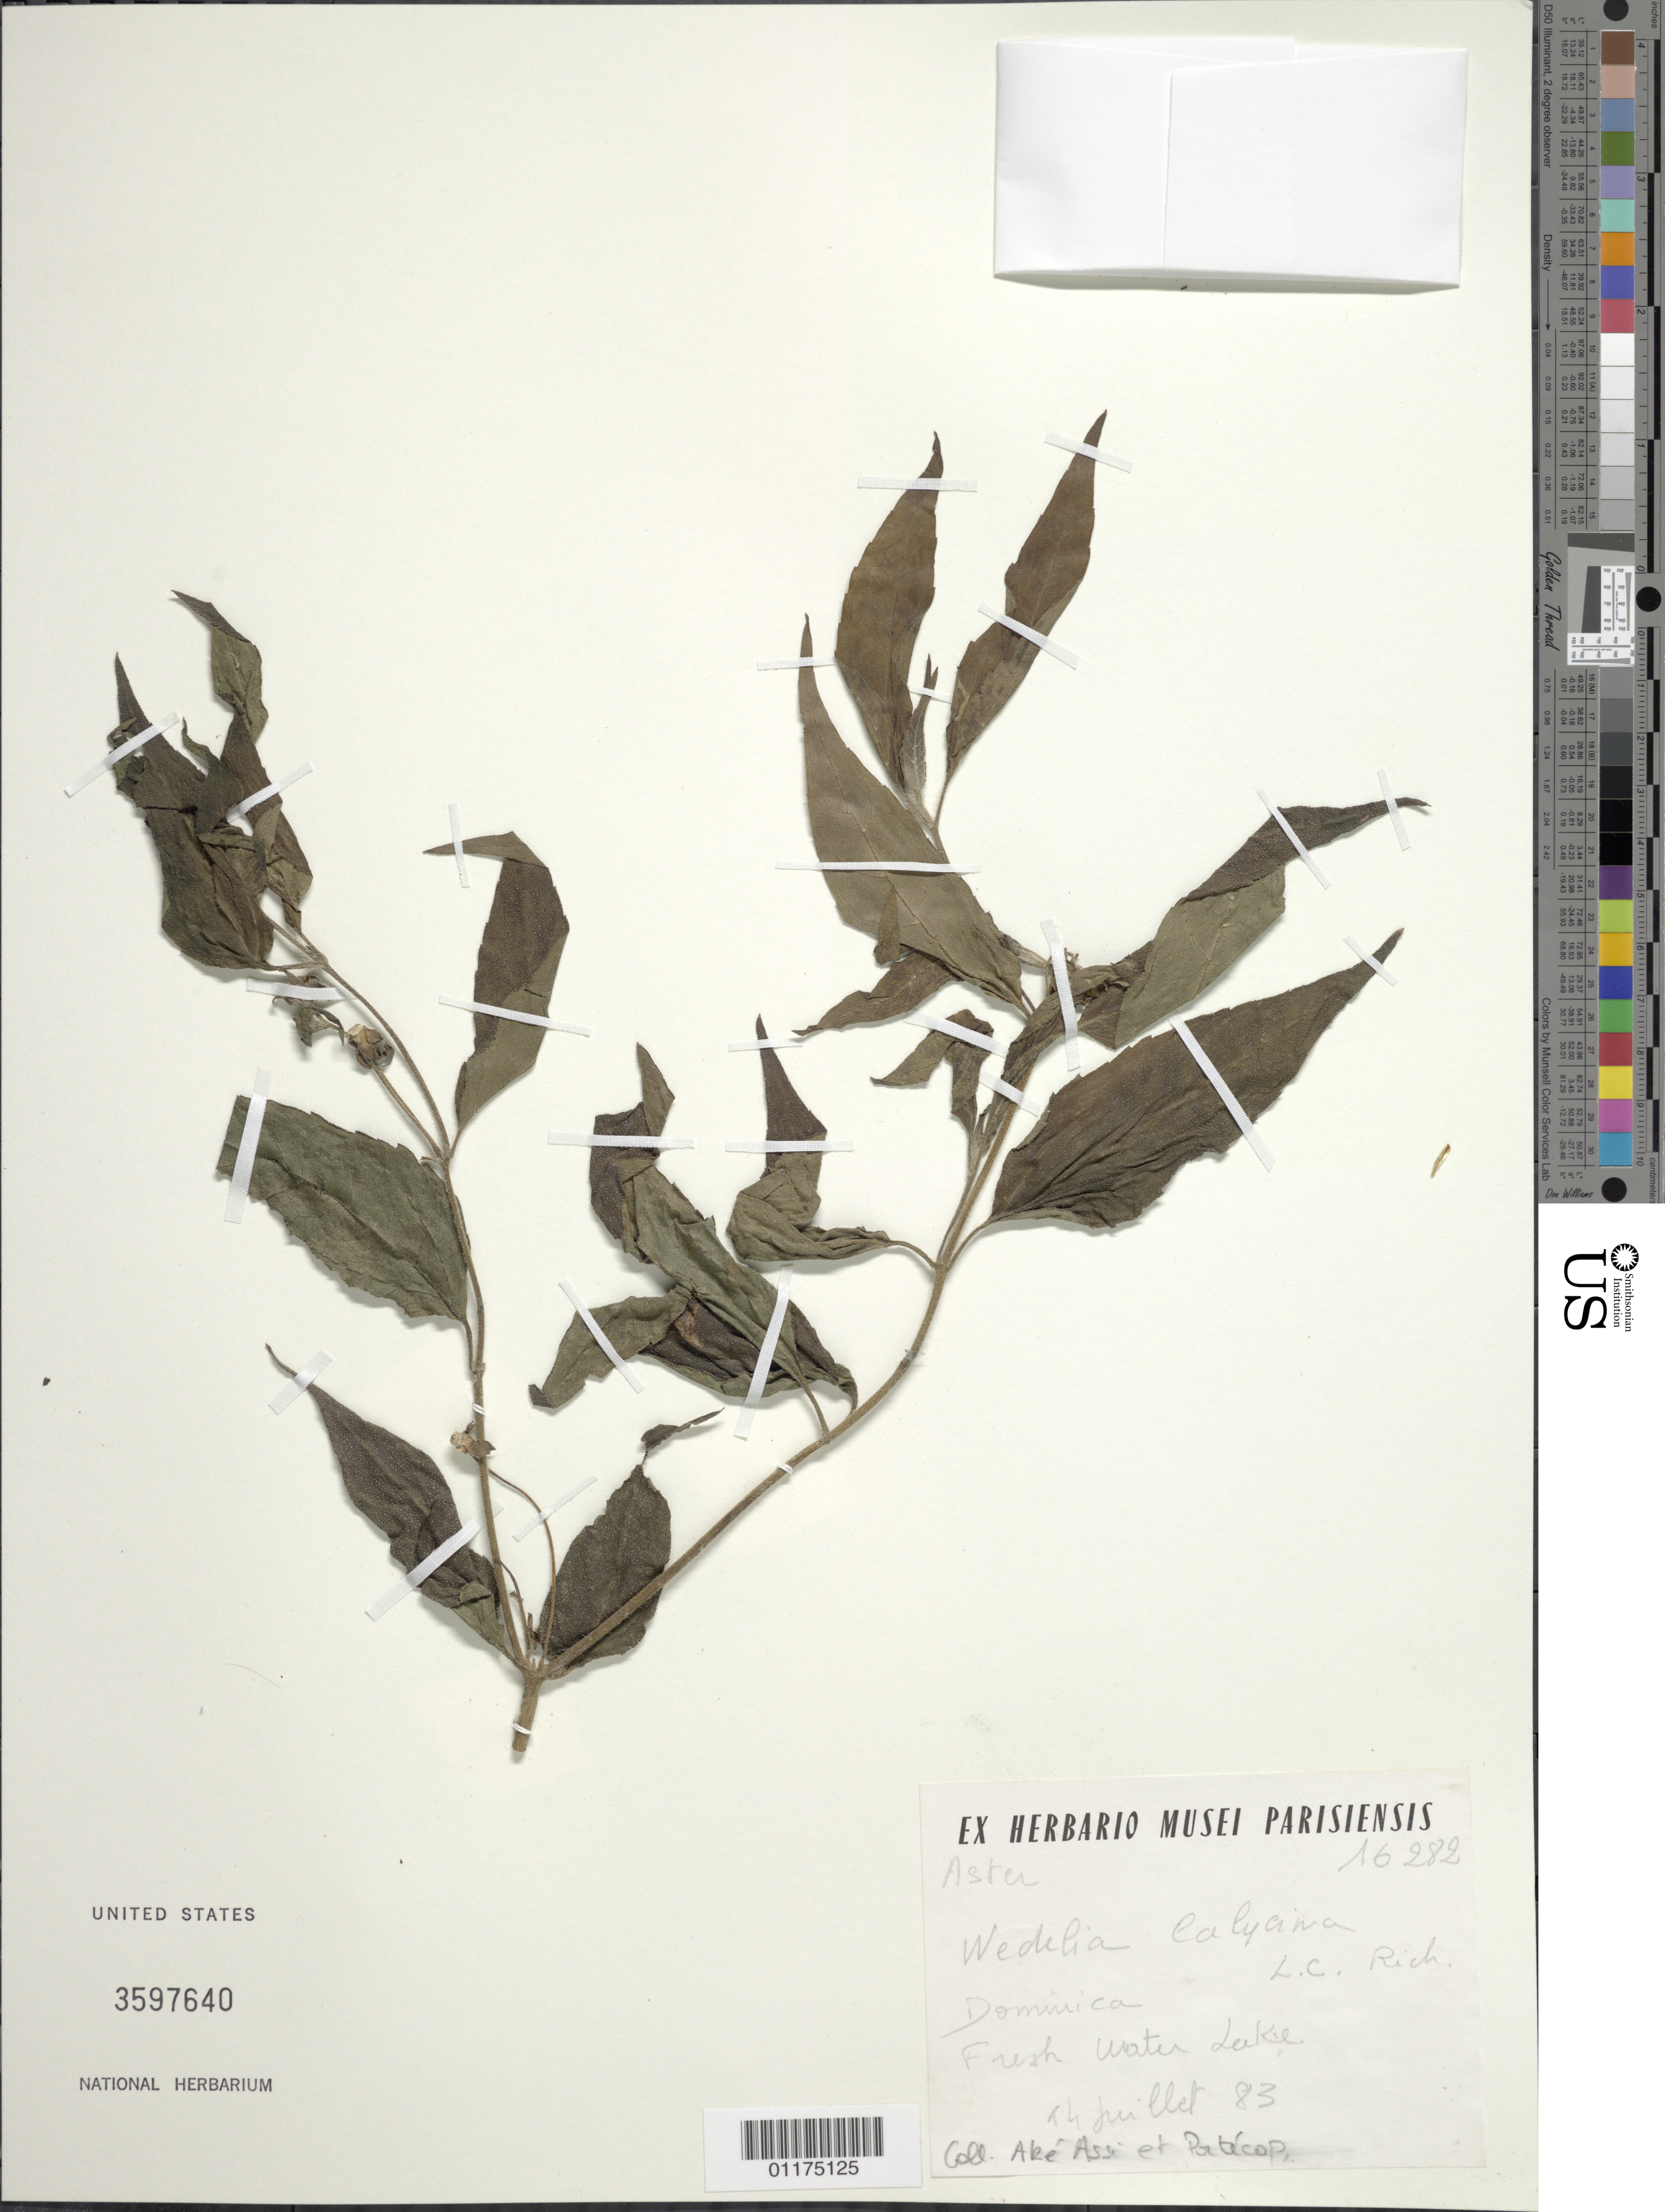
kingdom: Plantae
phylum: Tracheophyta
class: Magnoliopsida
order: Asterales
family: Asteraceae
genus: Wedelia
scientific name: Wedelia calycina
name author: Rich.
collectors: -. Ake-Assi & -. Portecop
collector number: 16282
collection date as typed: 14 Jul 1983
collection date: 1983-07-14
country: Dominica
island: Dominica I.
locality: Fresh water lake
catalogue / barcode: US 3597640